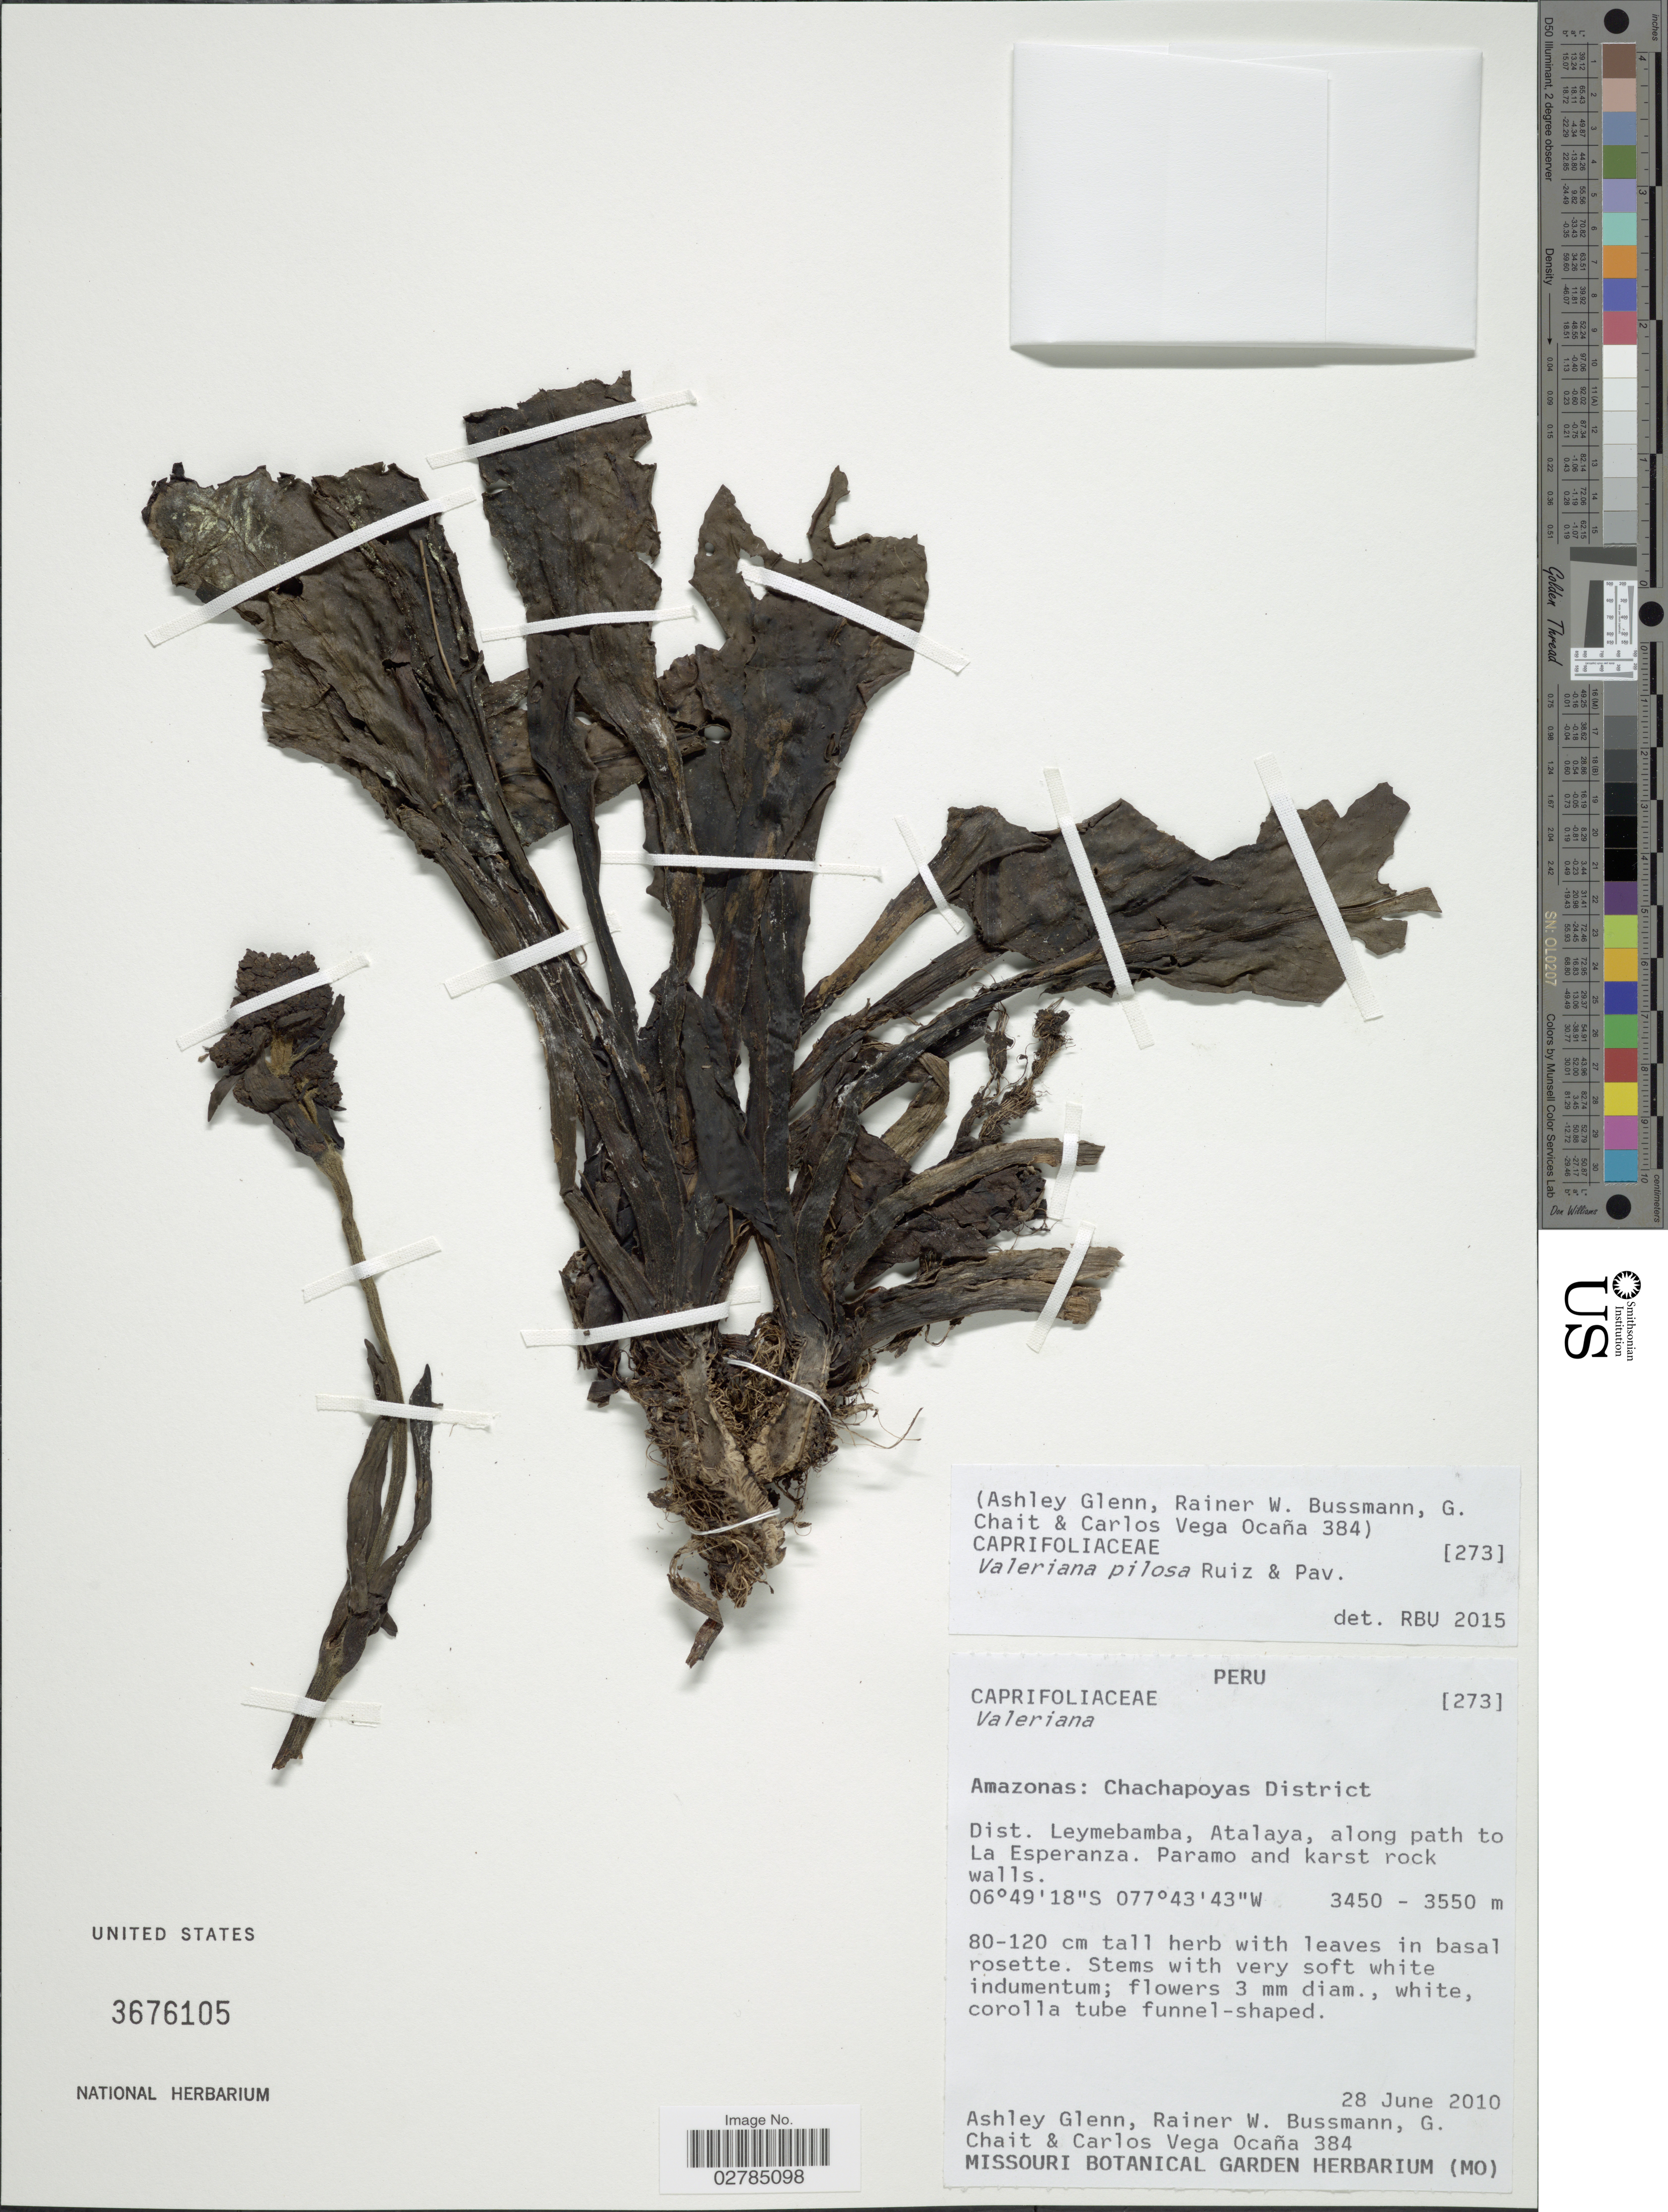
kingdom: Plantae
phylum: Tracheophyta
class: Magnoliopsida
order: Dipsacales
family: Caprifoliaceae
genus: Valeriana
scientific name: Valeriana pilosa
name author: Ruiz & Pav.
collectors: A. Glenn, R. W. Bussmann, G. Chait & C. Vega Ocaña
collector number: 384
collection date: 2010-06-28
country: Peru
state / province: Amazonas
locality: Chachapoyas District, Dist. Leymebamba, Atalaya, along path to La Esperanza.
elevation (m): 3450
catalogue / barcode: US 3676105